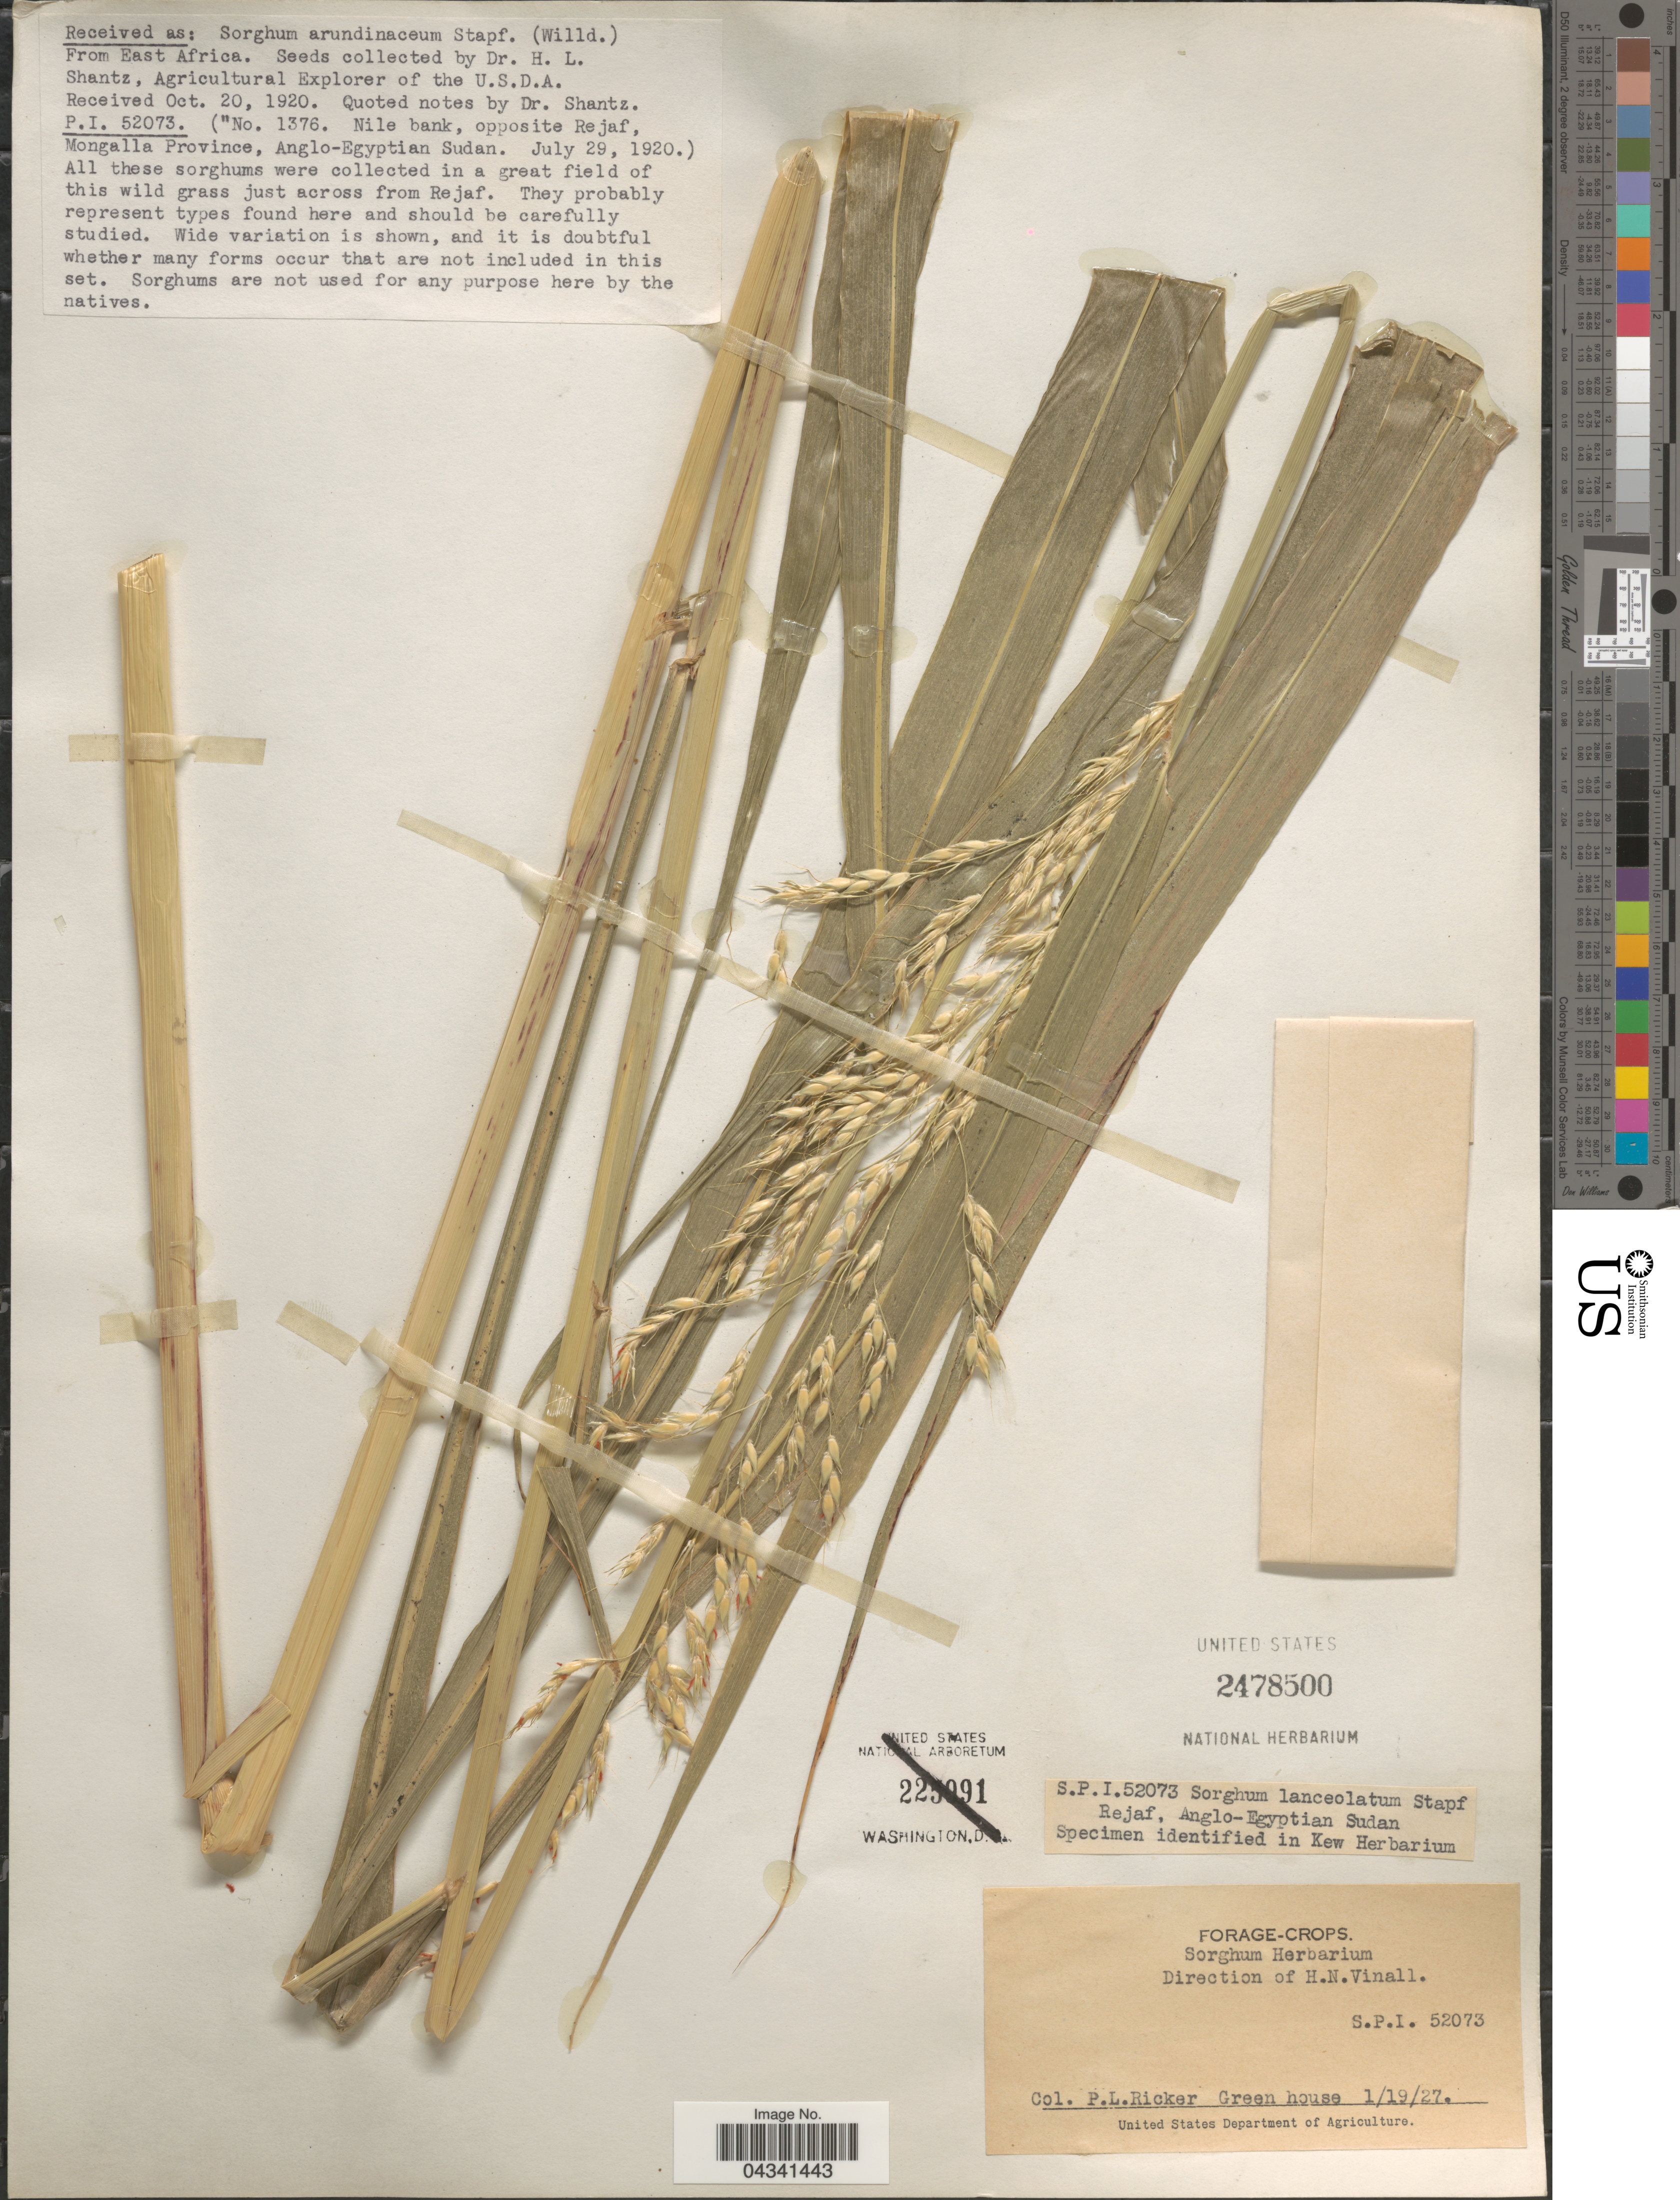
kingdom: Plantae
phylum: Tracheophyta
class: Liliopsida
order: Poales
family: Poaceae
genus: Sorghum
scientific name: Sorghum arundinaceum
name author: (Desv.) Stapf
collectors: P. Ricker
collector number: S.P.I. 52073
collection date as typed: Transcribed d/m/y: 19/1/27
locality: Green house.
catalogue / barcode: US 2478500